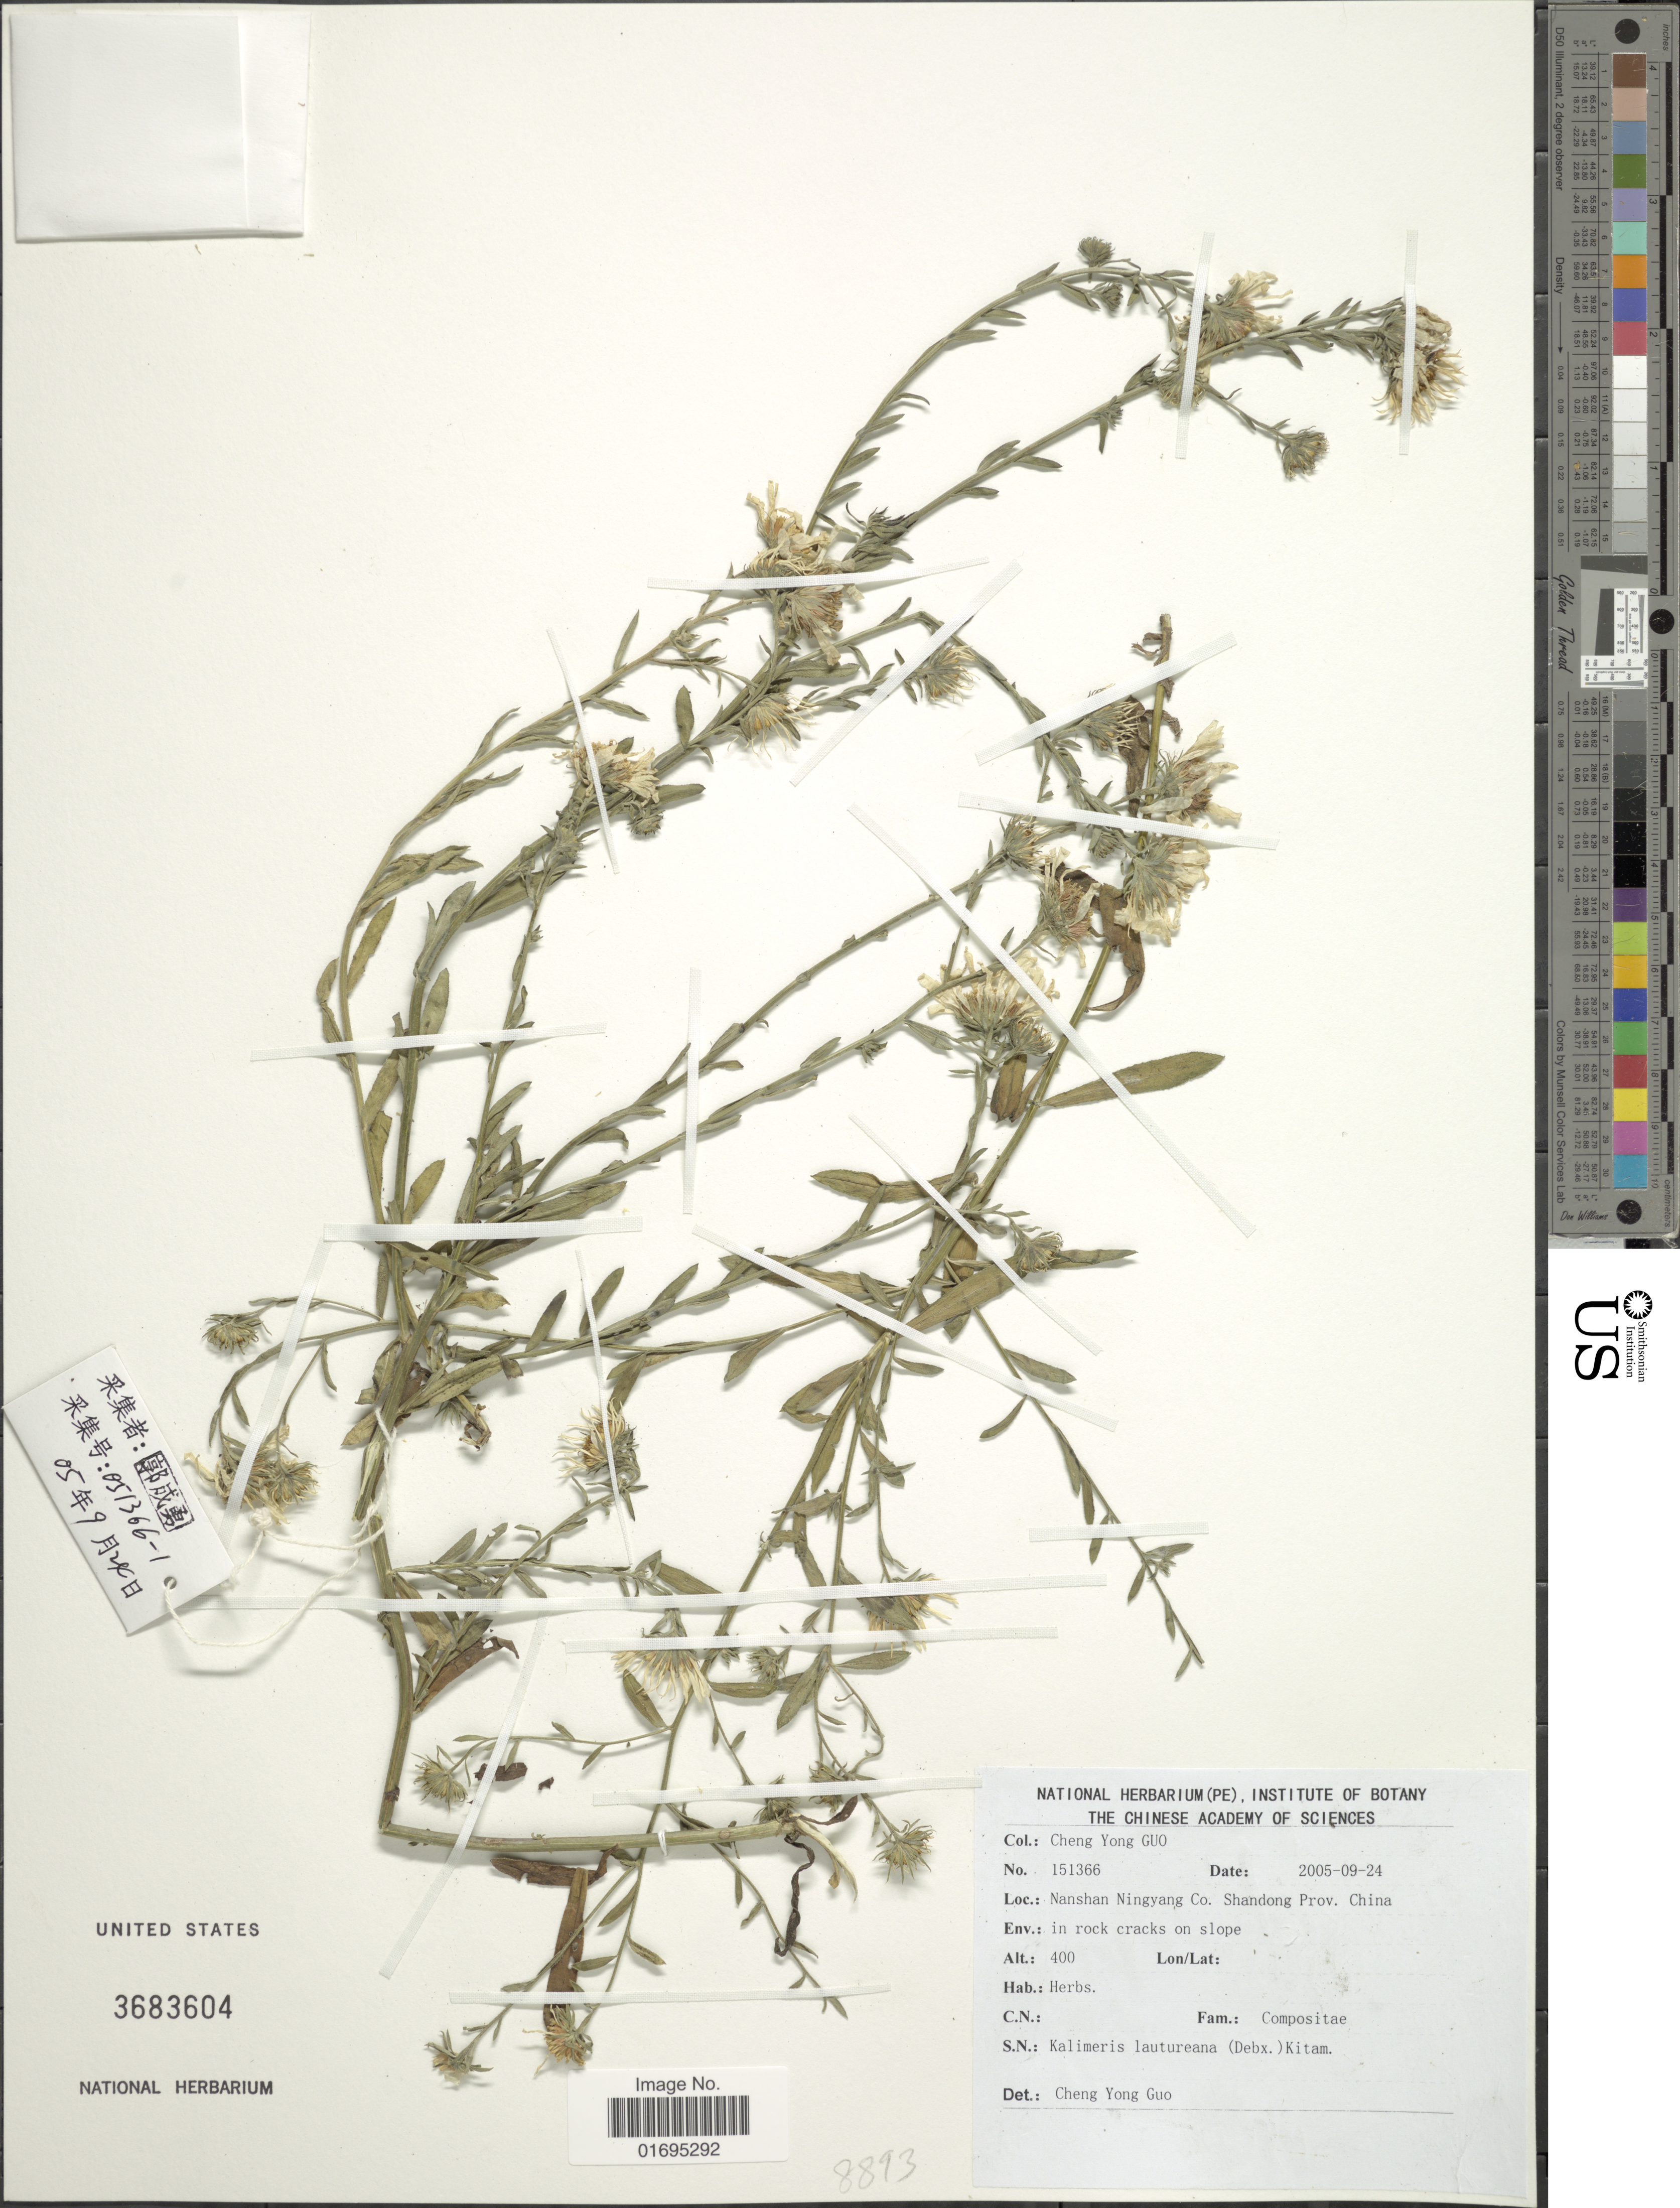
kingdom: Plantae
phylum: Tracheophyta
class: Magnoliopsida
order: Asterales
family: Asteraceae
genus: Kalimeris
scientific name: Kalimeris lautureana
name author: (Debeaux) Kitam.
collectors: Guo Chengyong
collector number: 151366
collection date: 2005-09-24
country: China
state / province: Shandong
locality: Nanshan Ningyang Co., Shandong Prov. China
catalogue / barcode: US 3683604